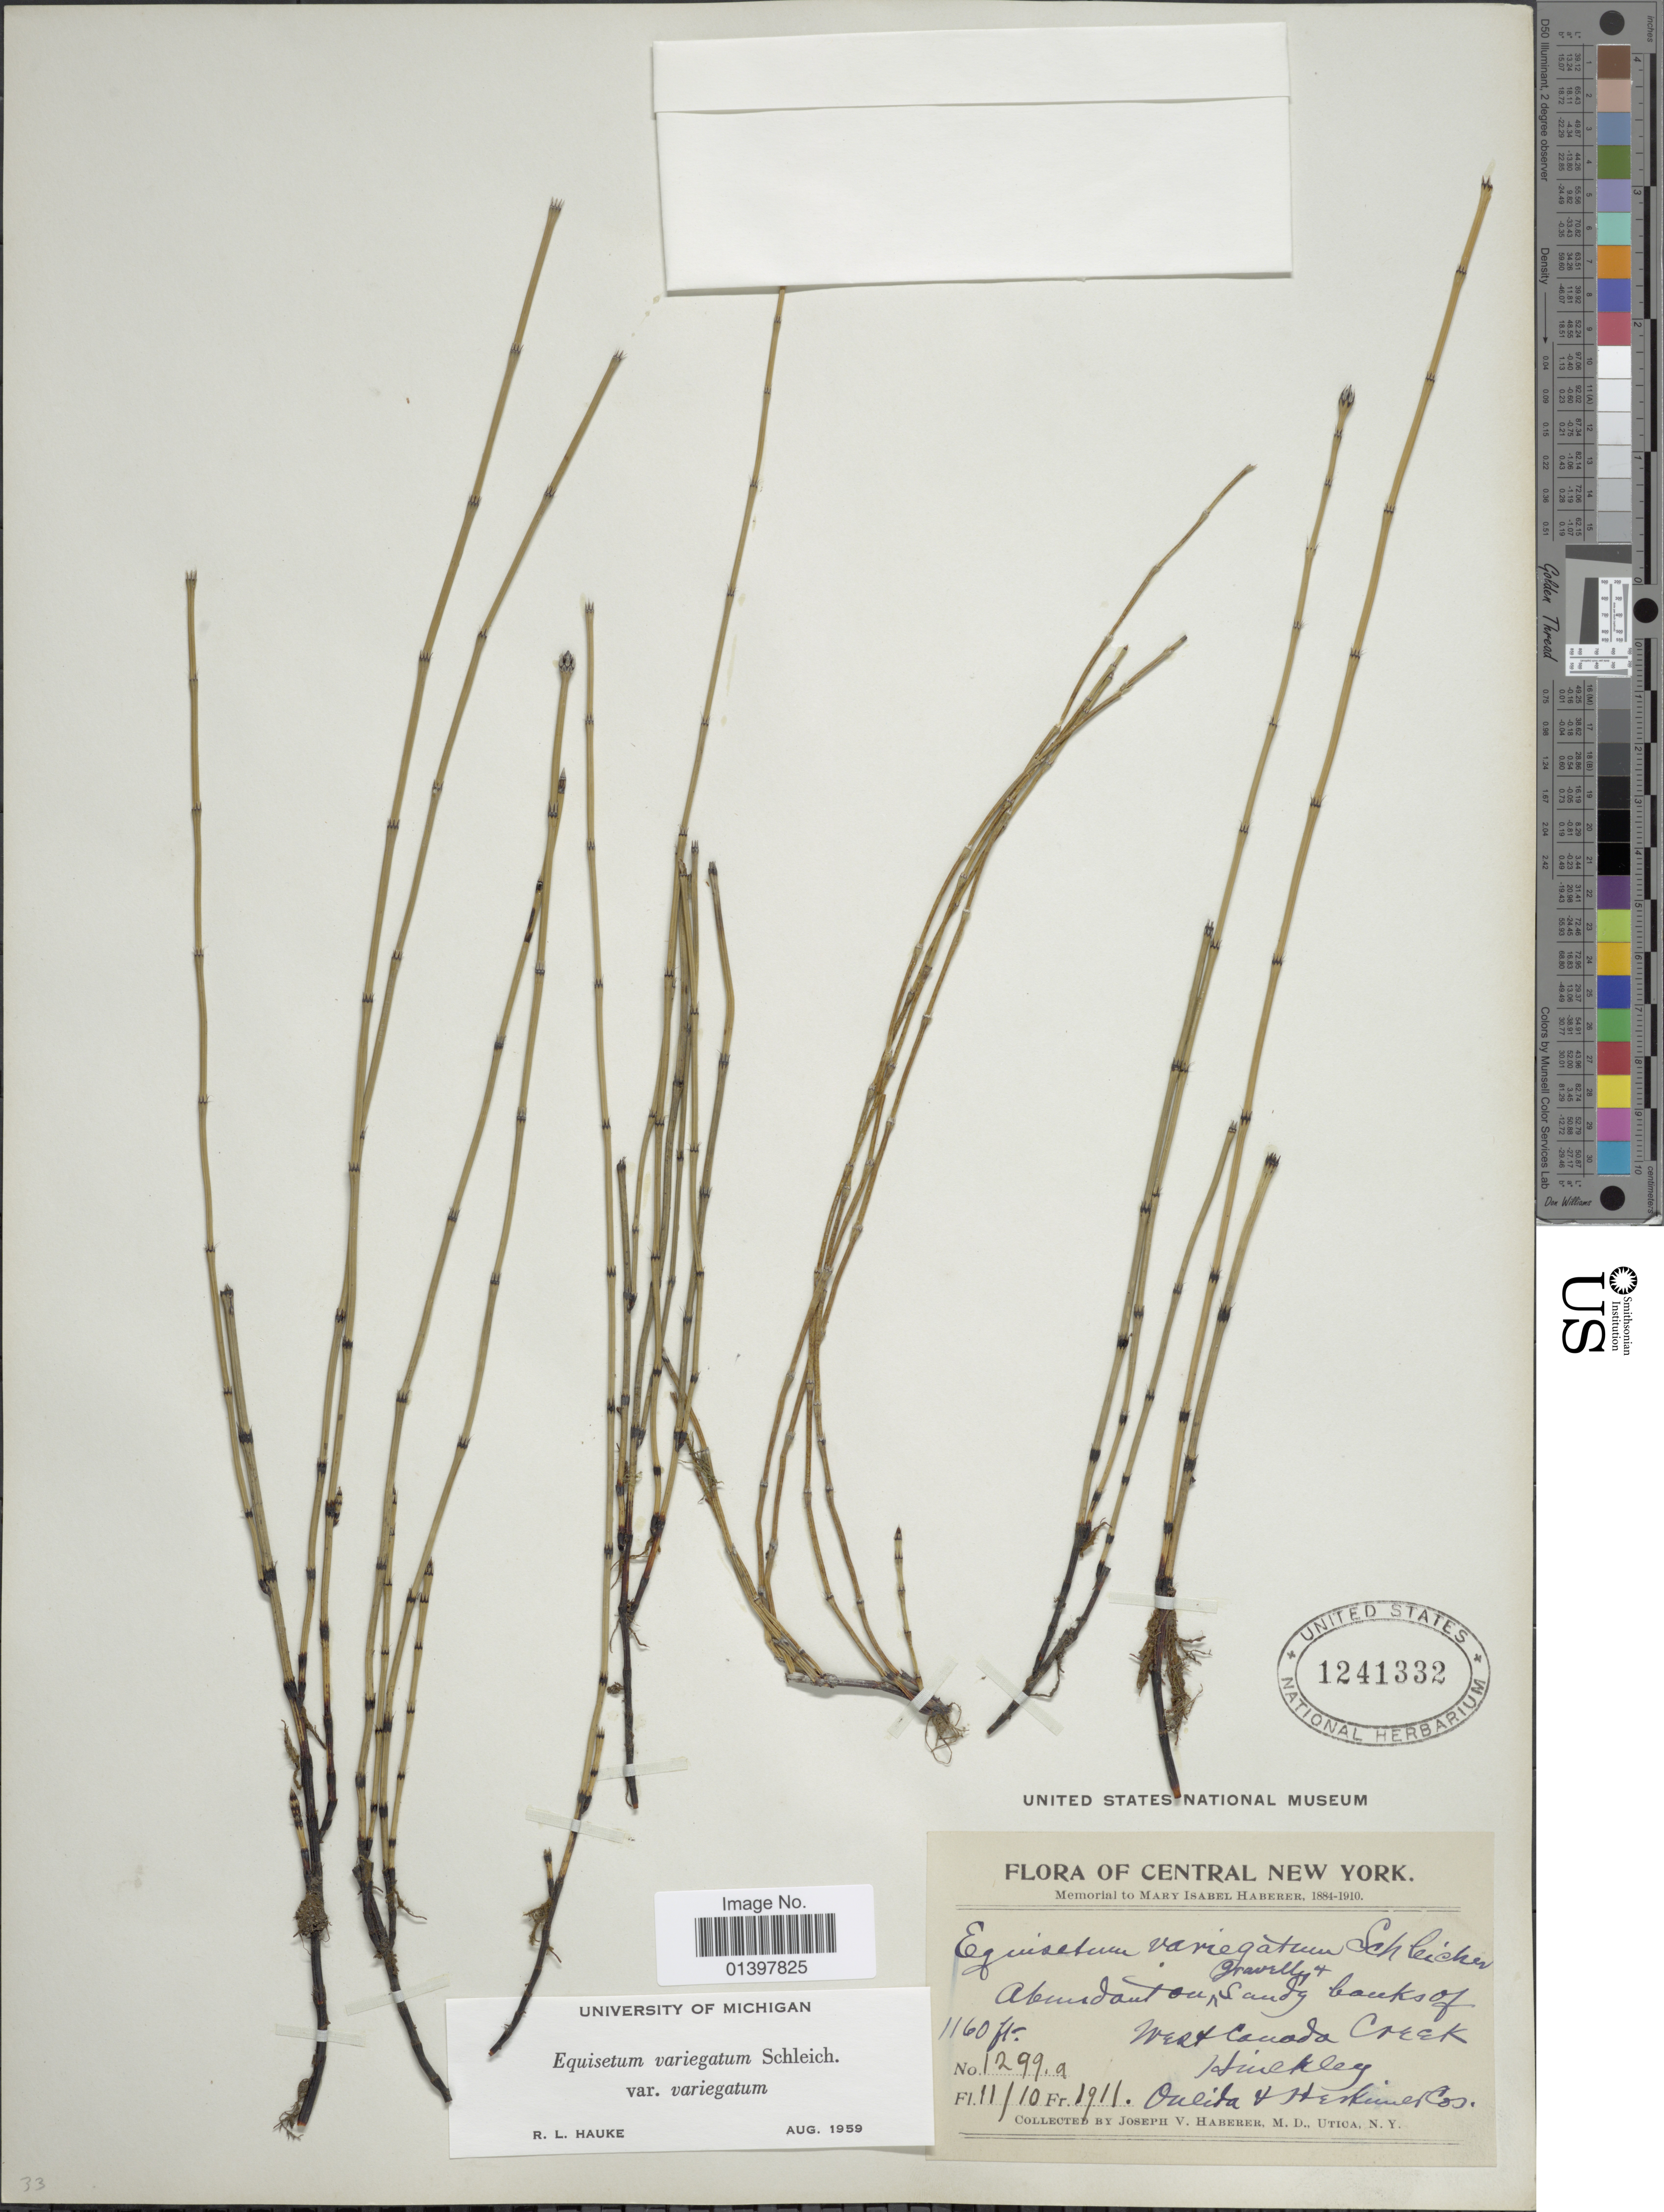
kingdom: Plantae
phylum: Tracheophyta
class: Polypodiopsida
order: Equisetales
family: Equisetaceae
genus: Equisetum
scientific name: Equisetum variegatum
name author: Schleich. ex F. Weber & D. Mohr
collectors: J. V. Haberer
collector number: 1299a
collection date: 1911-10-11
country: United States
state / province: New York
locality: Central New York, Abundant on sandy banks of West Canada Creek Hinckley, Oneida & Herkimer Cos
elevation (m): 354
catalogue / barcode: US 1241332